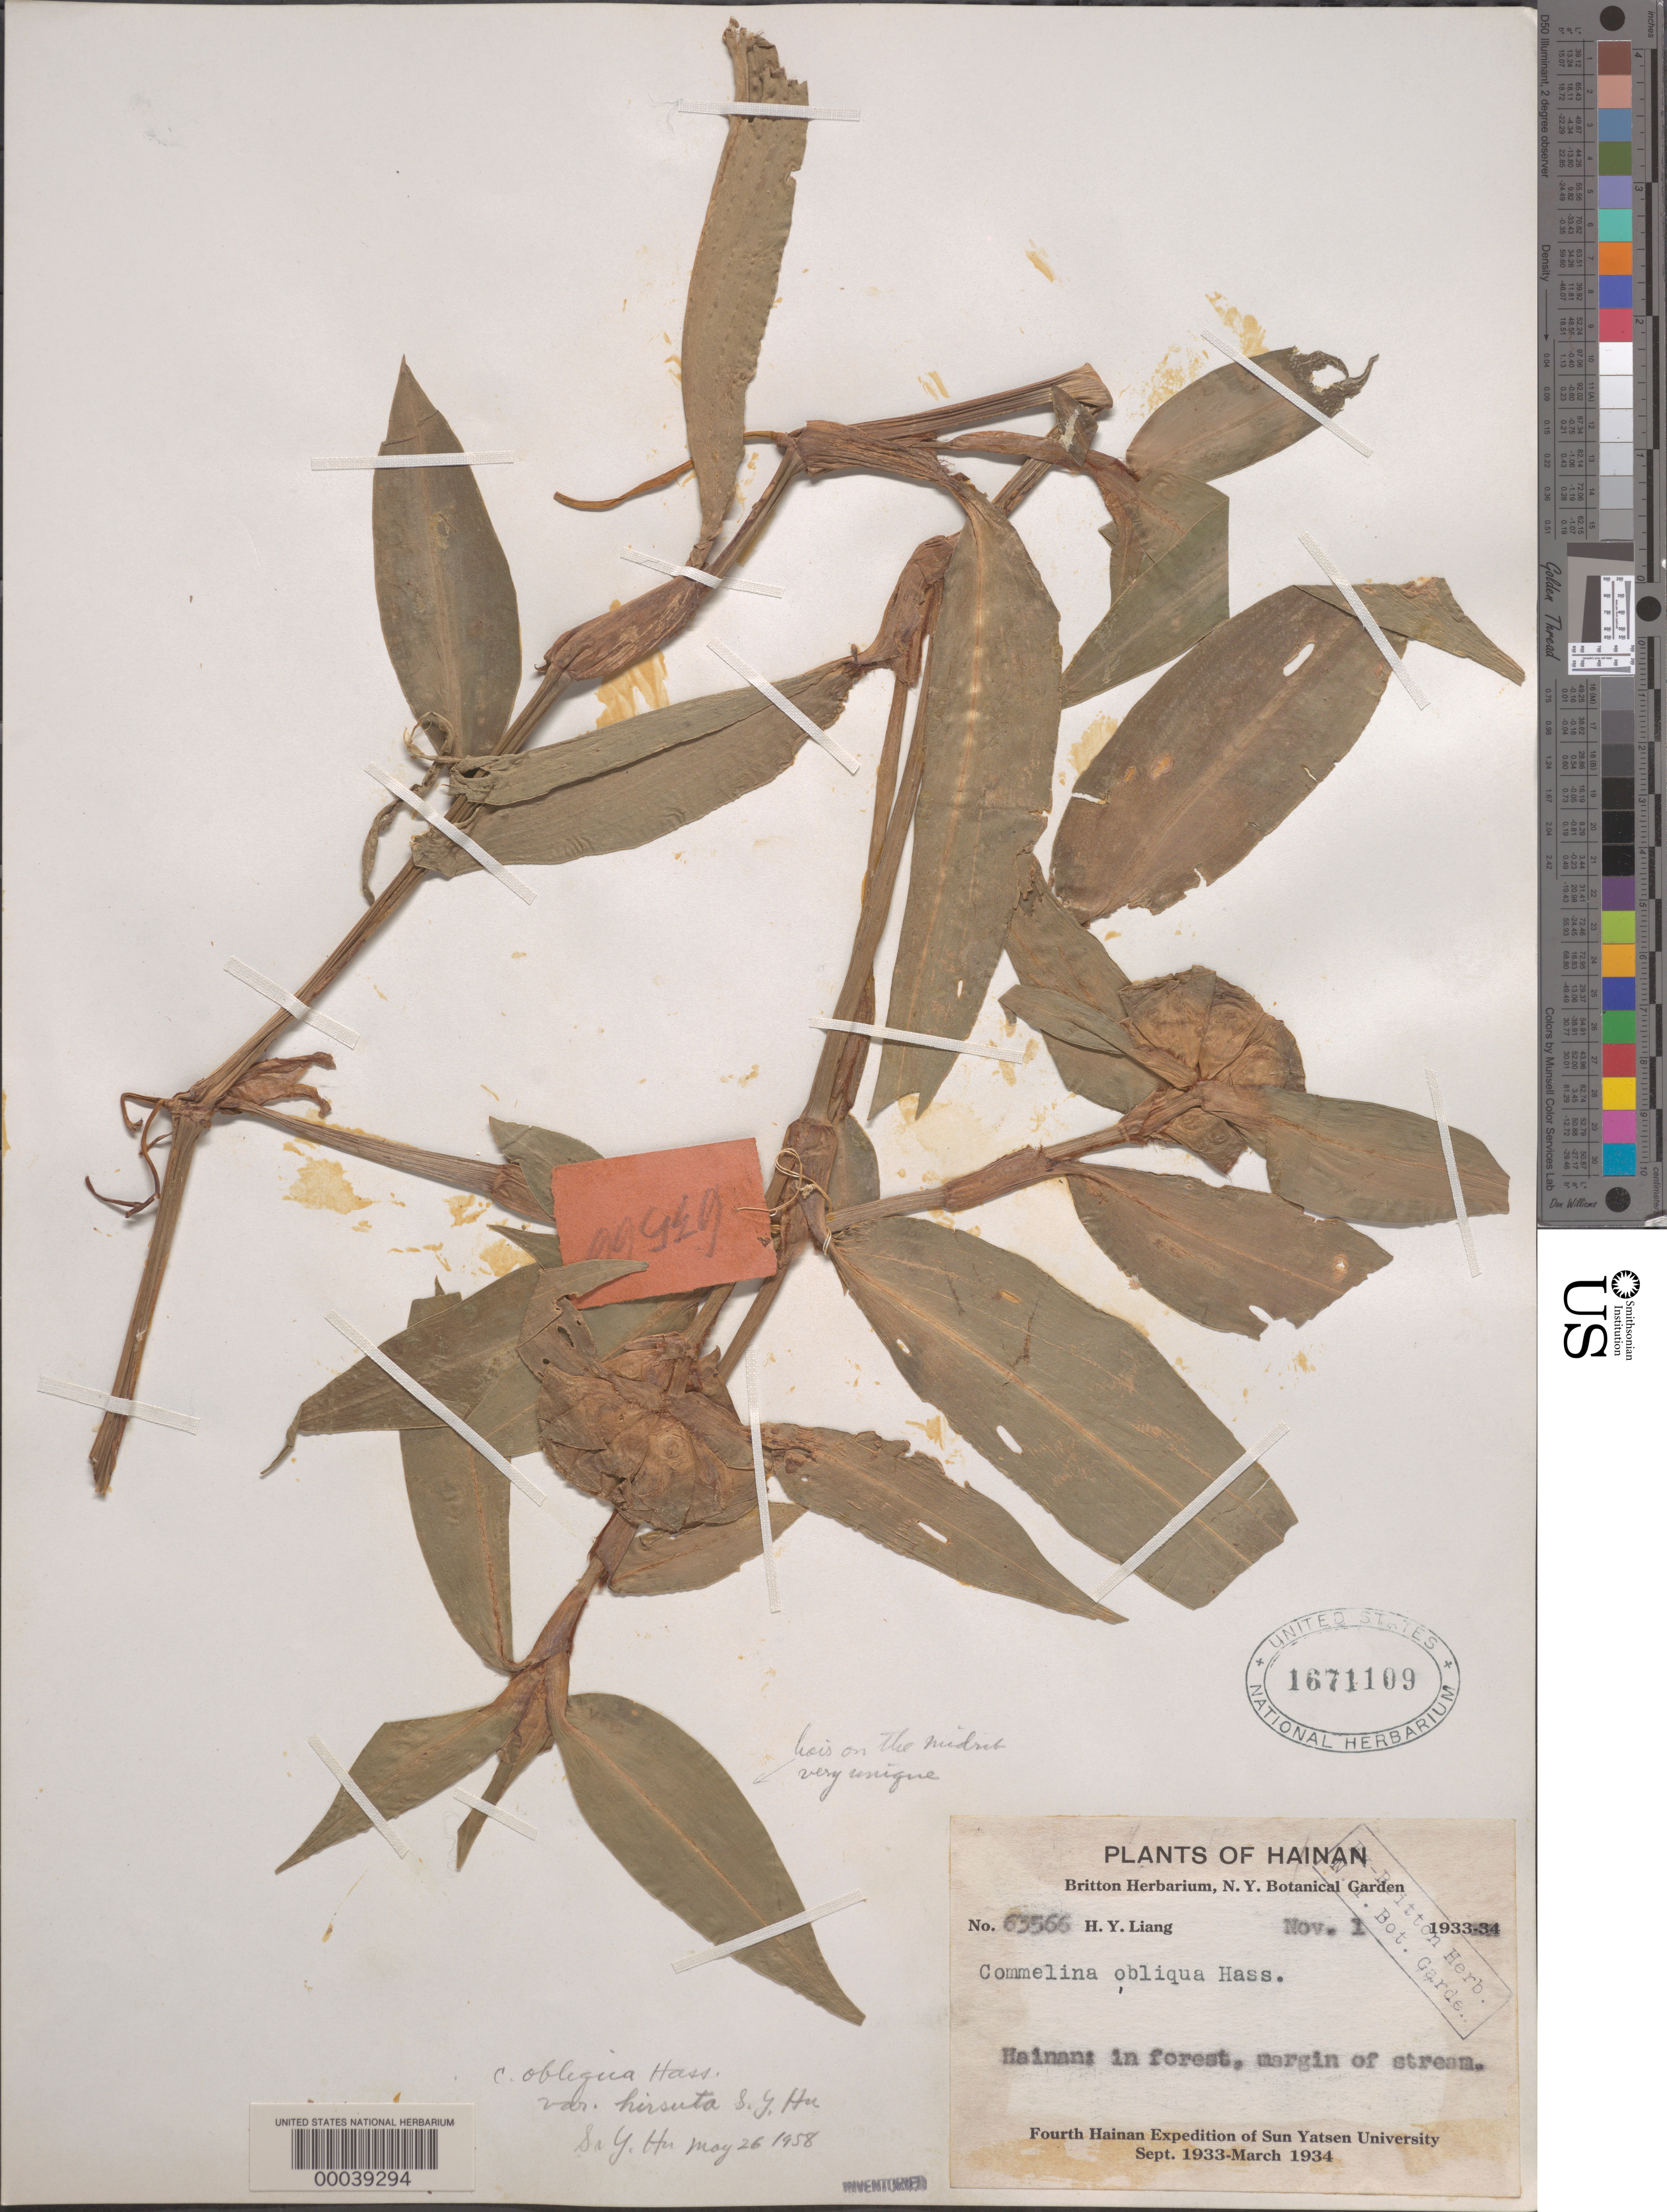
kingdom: Plantae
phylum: Tracheophyta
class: Liliopsida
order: Commelinales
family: Commelinaceae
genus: Commelina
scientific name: Commelina paludosa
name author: Blume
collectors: H. Y. Liang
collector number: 63566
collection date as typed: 01 Nov 1933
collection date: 1933-11-01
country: China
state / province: Hainan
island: Hainan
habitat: Forest; margin of stream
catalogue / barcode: US 1671109